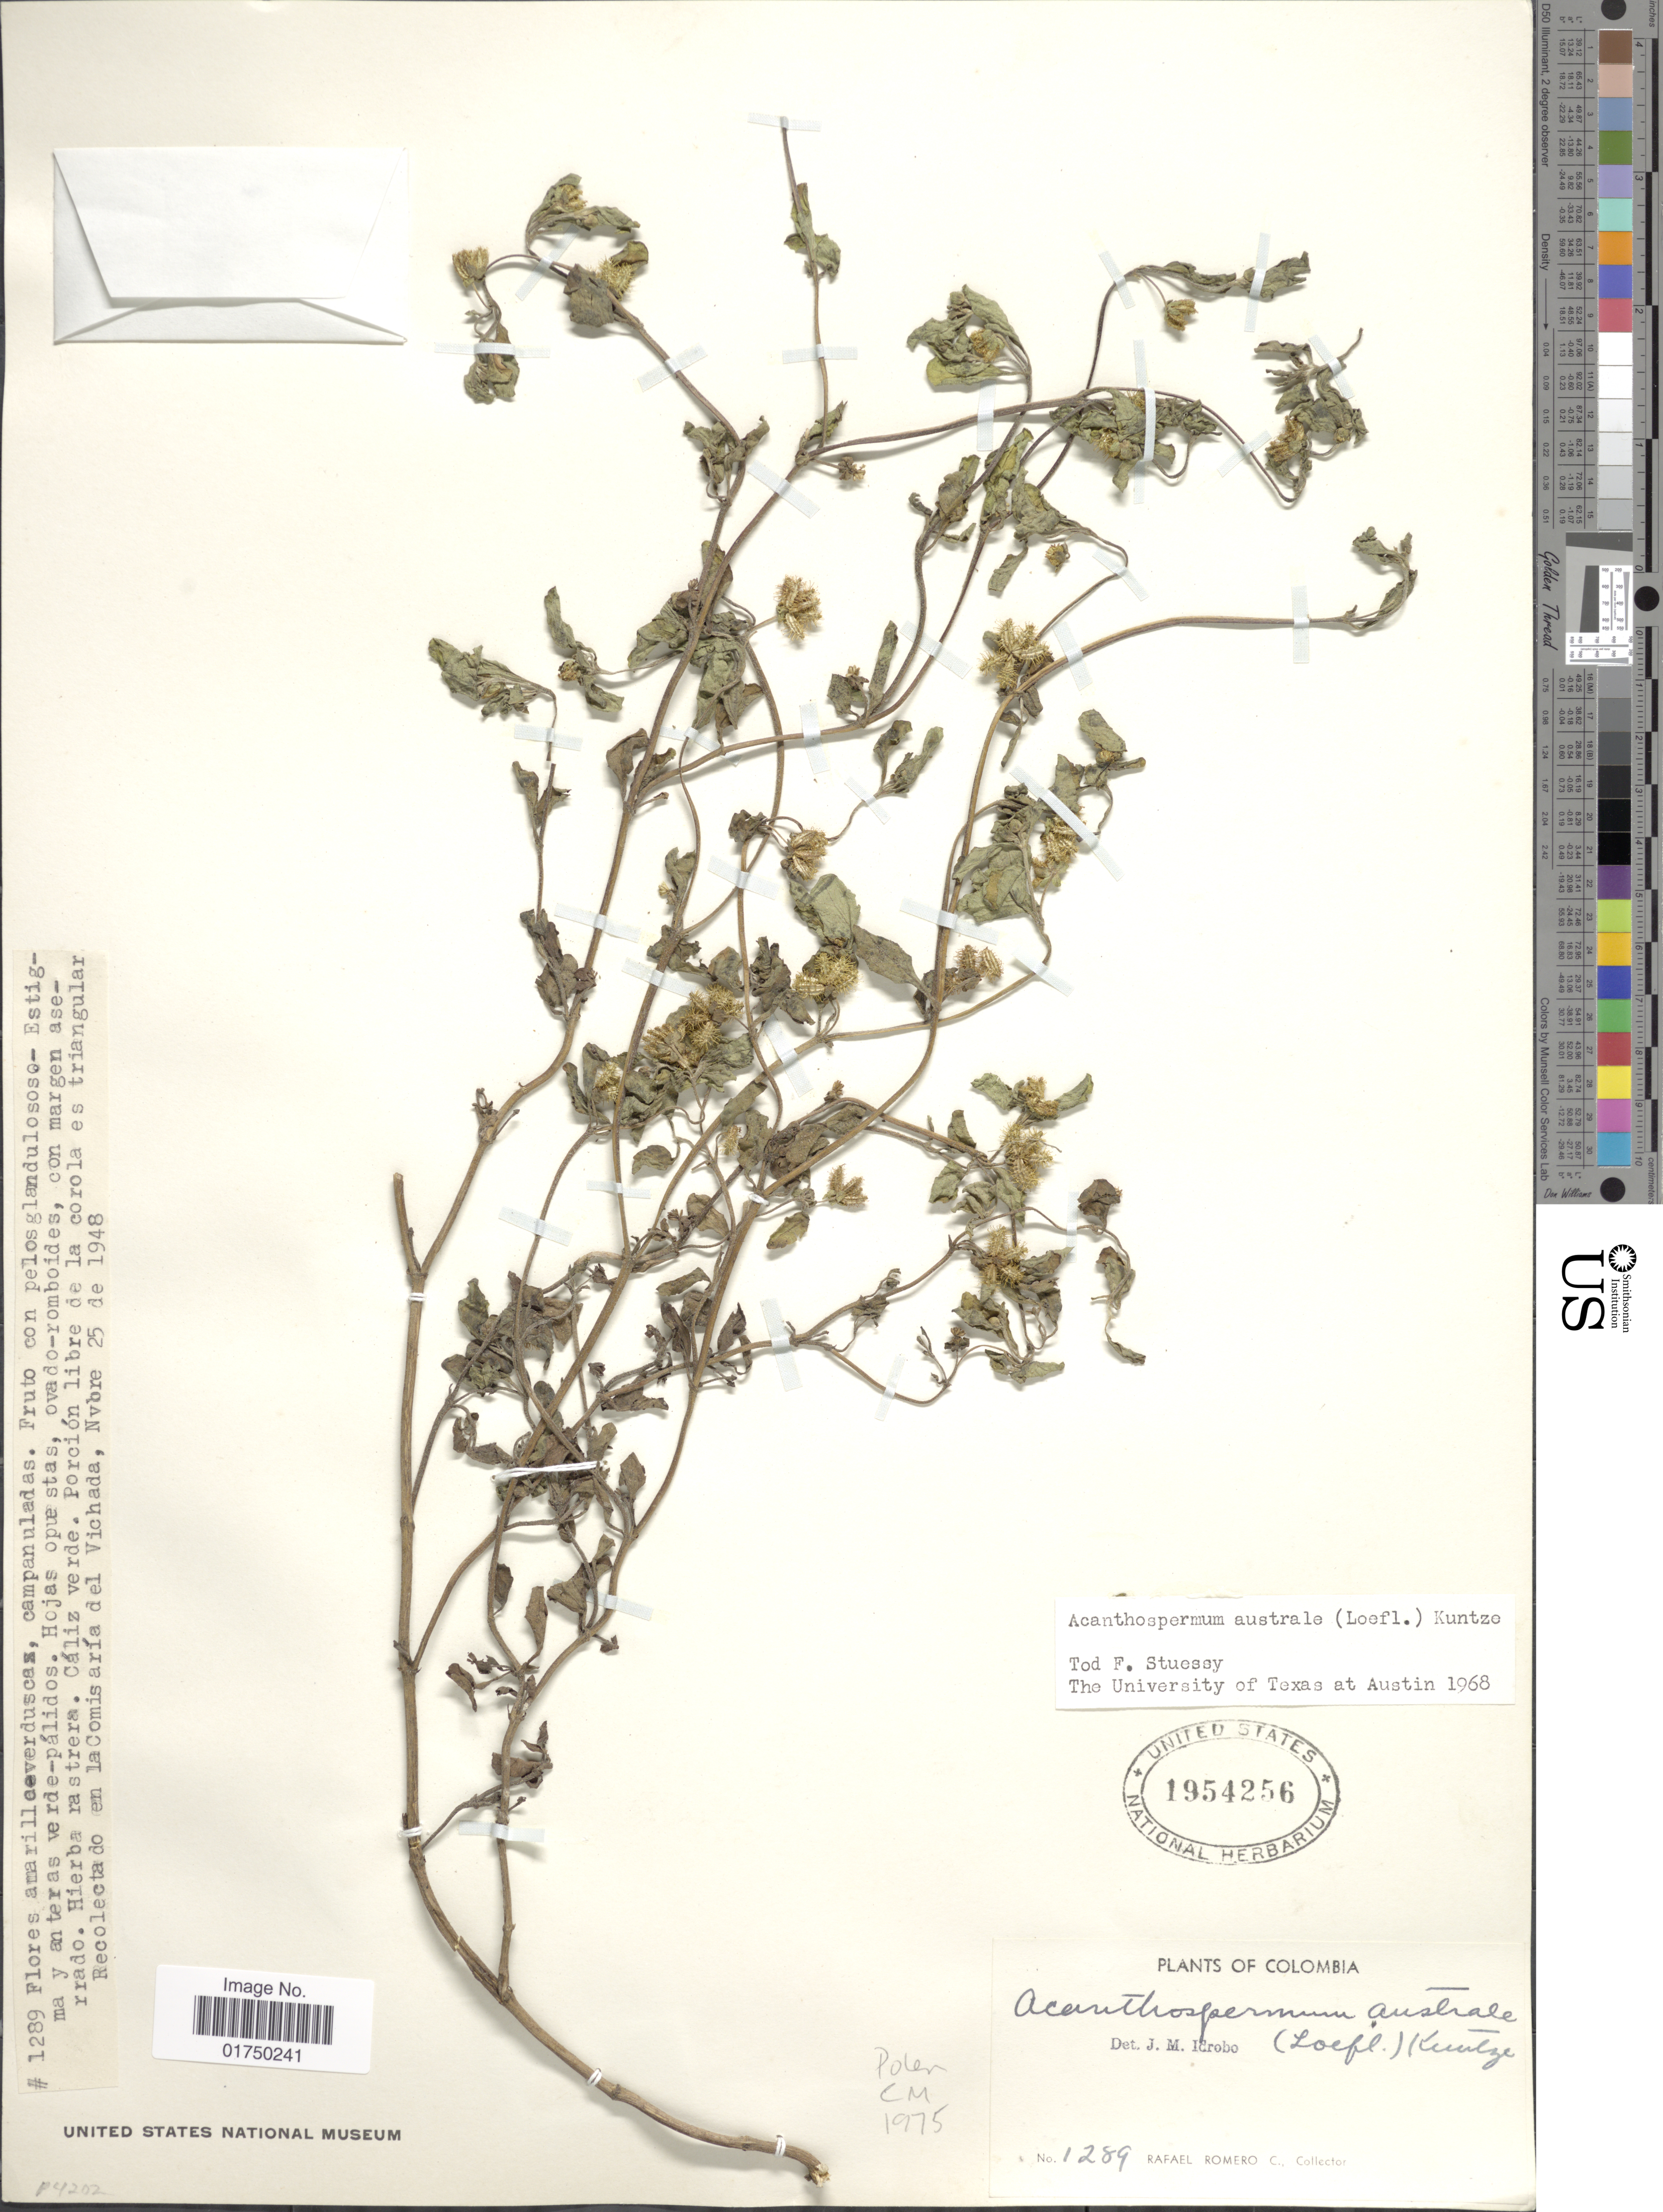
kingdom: Plantae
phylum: Tracheophyta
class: Magnoliopsida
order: Asterales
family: Asteraceae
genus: Acanthospermum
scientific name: Acanthospermum australe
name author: (Loefl.) Kuntze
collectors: R. Romero Castañeda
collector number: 1289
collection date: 1948-11-25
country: Colombia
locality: Porción libre de la corola es triangular Recolecta do en la Comisaría del Vichada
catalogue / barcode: US 1954256